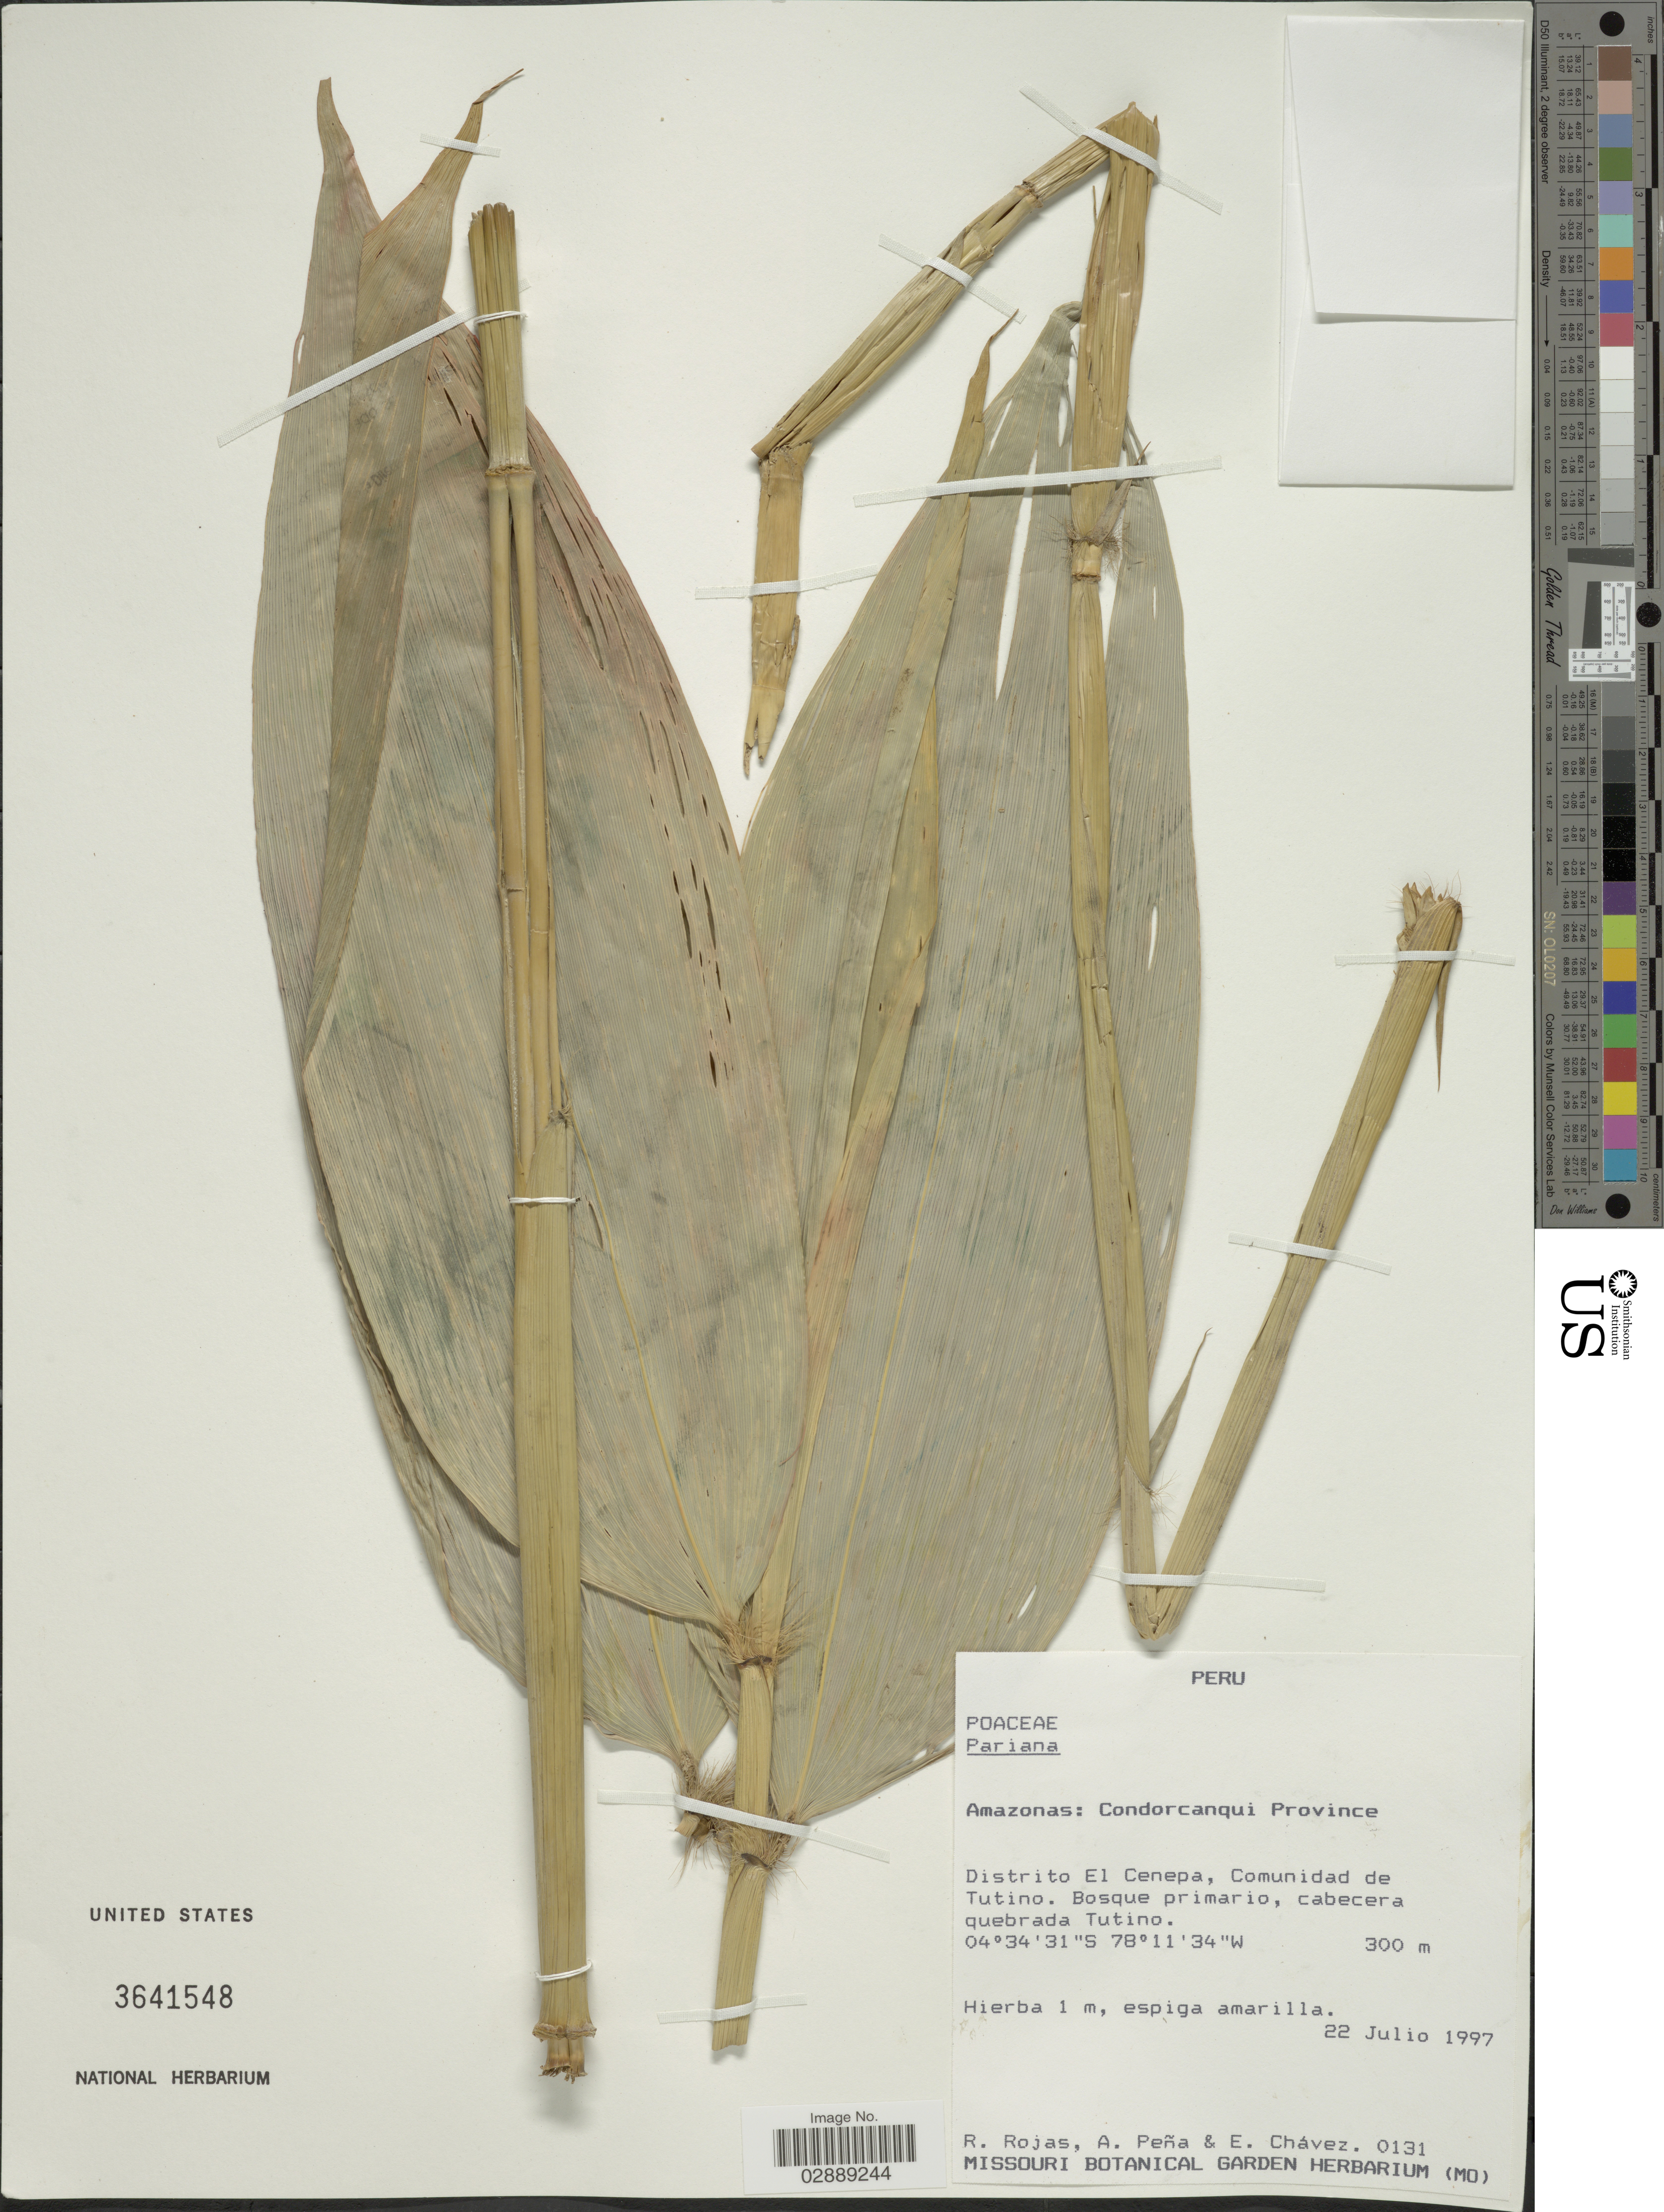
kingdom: Plantae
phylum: Tracheophyta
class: Liliopsida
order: Poales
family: Poaceae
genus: Pariana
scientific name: Pariana sp.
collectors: R. Rojas, A. Peña & E. Chávez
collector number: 0131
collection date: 1997-07-22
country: Peru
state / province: Amazonas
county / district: Condorcanqui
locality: Distrito El Cenepa, Comunidad de Tutino.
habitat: Bosque primario, cabecera quebrada Tutino.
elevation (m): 300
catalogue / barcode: US 3641548